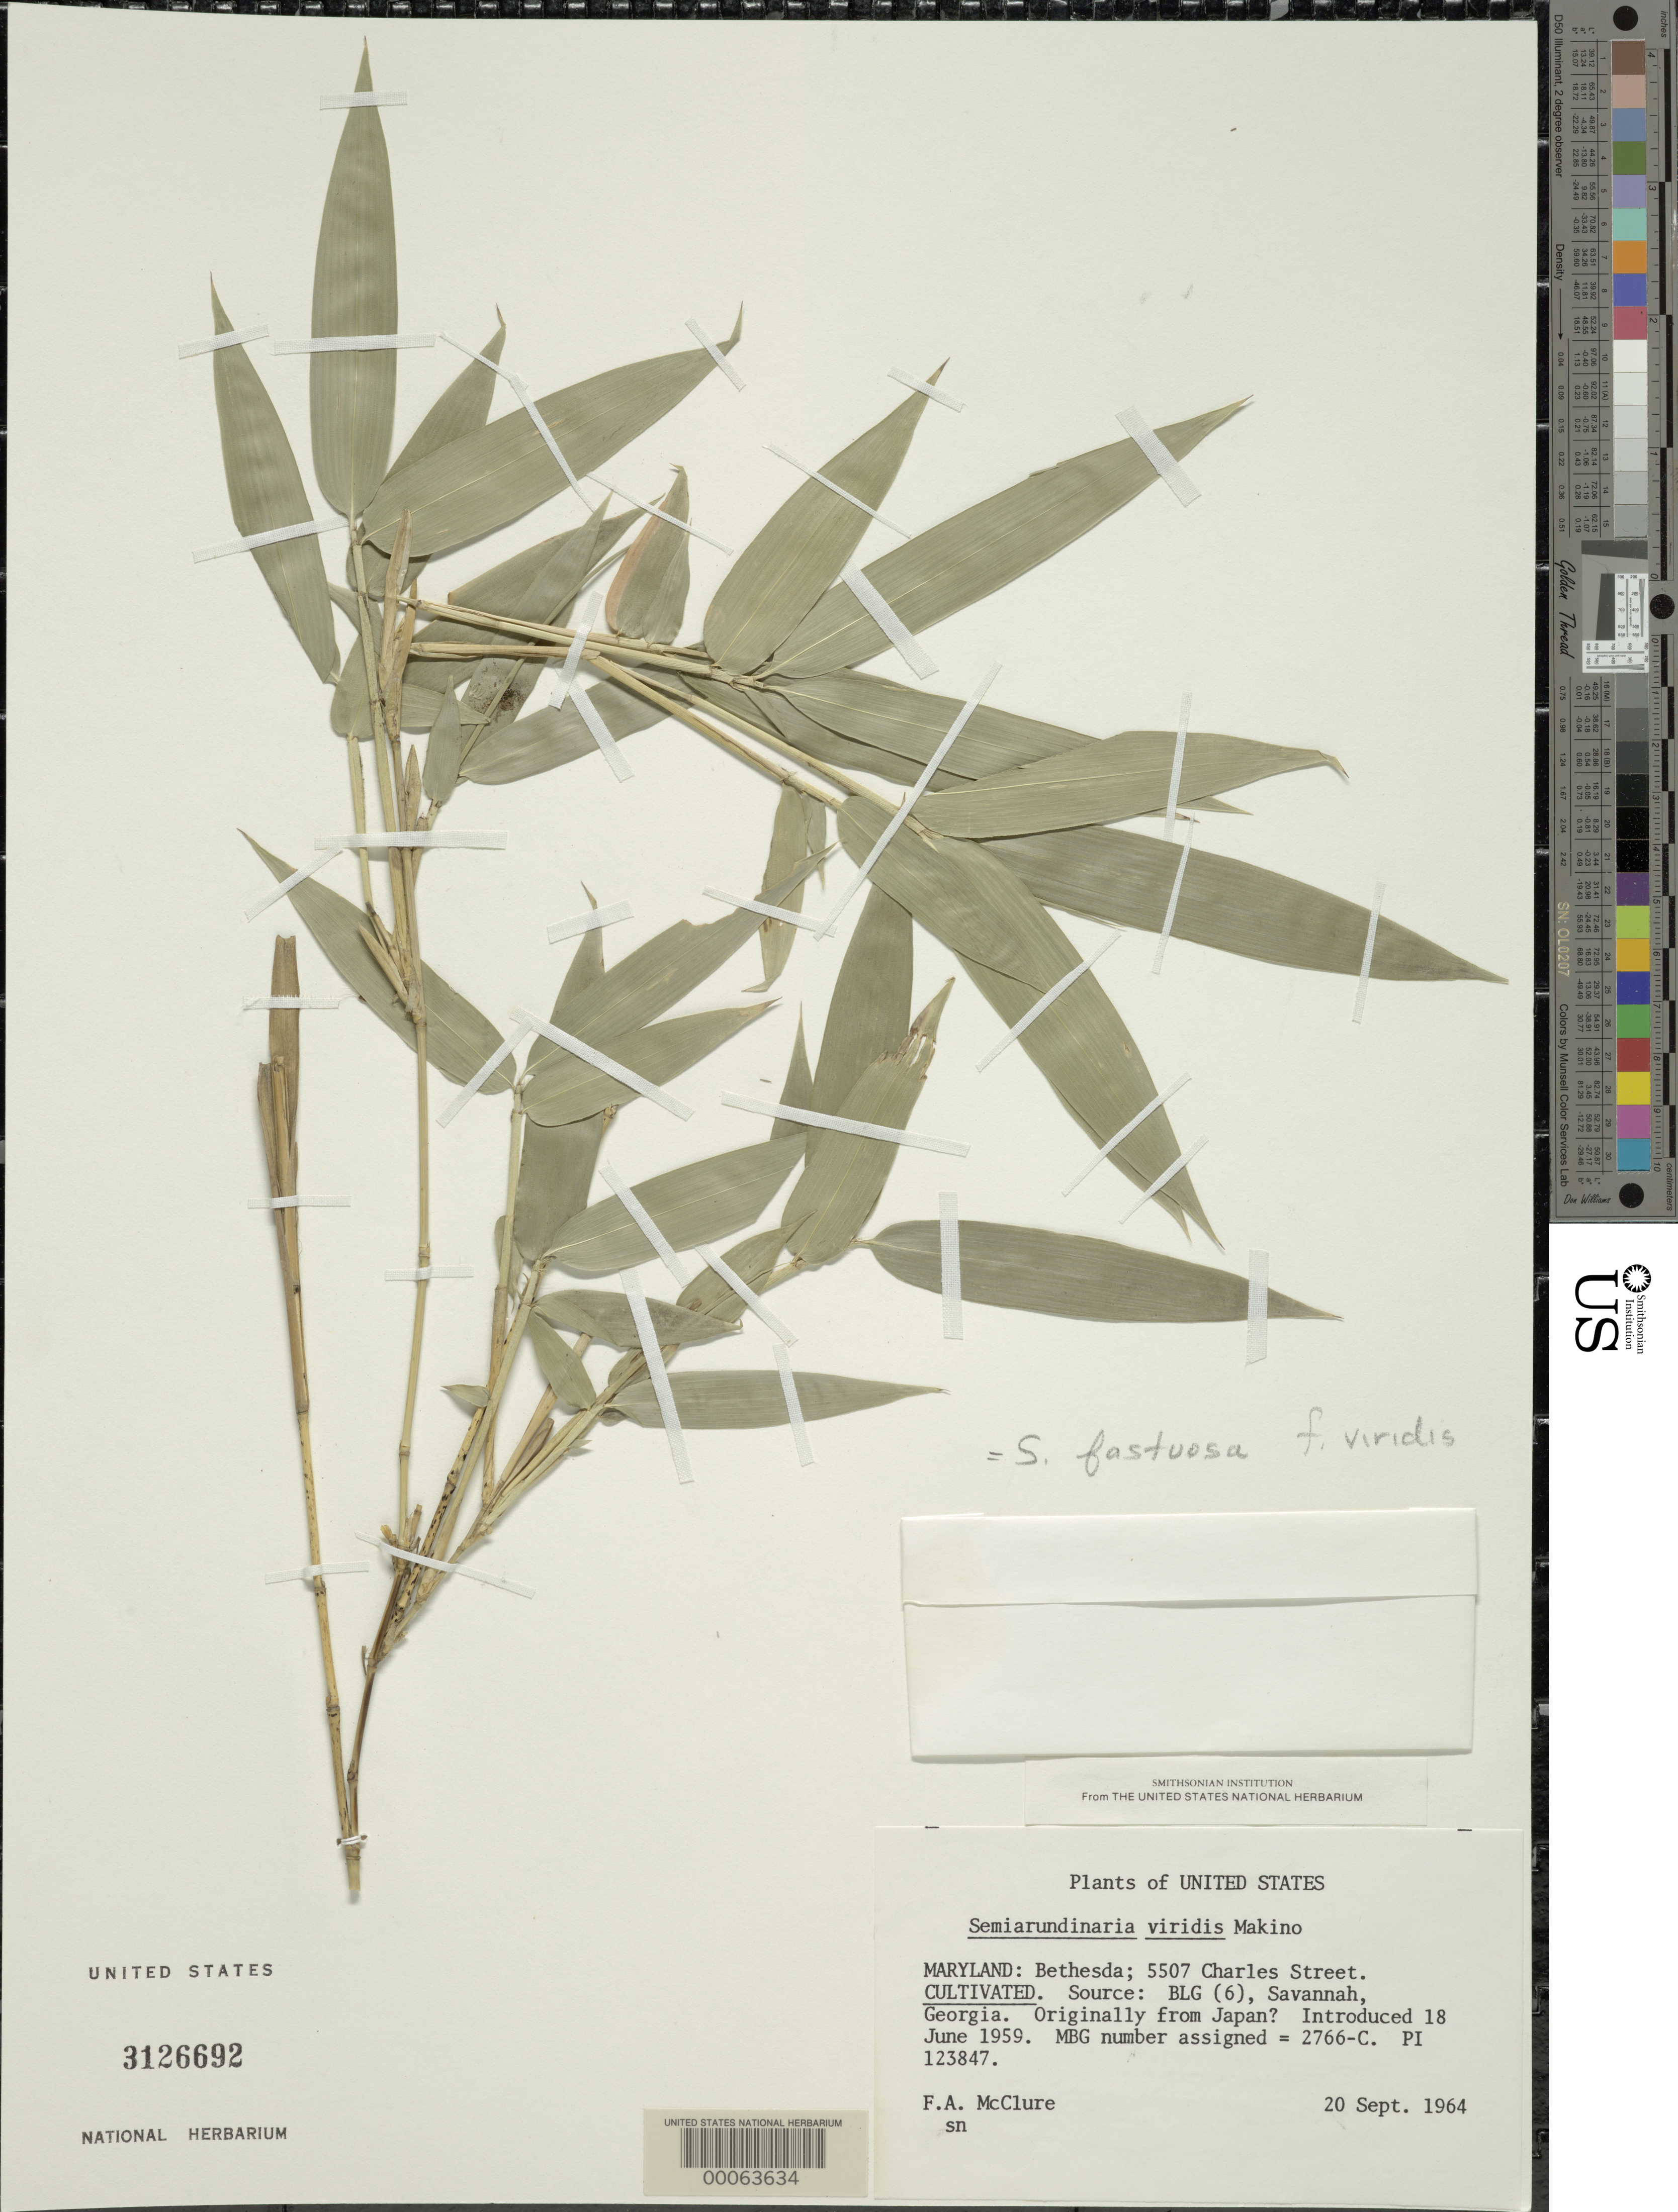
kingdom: Plantae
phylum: Tracheophyta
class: Liliopsida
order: Poales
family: Poaceae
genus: Semiarundinaria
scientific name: Semiarundinaria fastuosa f. viridis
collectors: F. A. McClure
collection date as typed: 20 Sep 1964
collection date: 1964-09-20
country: United States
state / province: Maryland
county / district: Montgomery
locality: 5507 Charles Street, Bethesda (McClure's garden)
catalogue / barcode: US 3126692